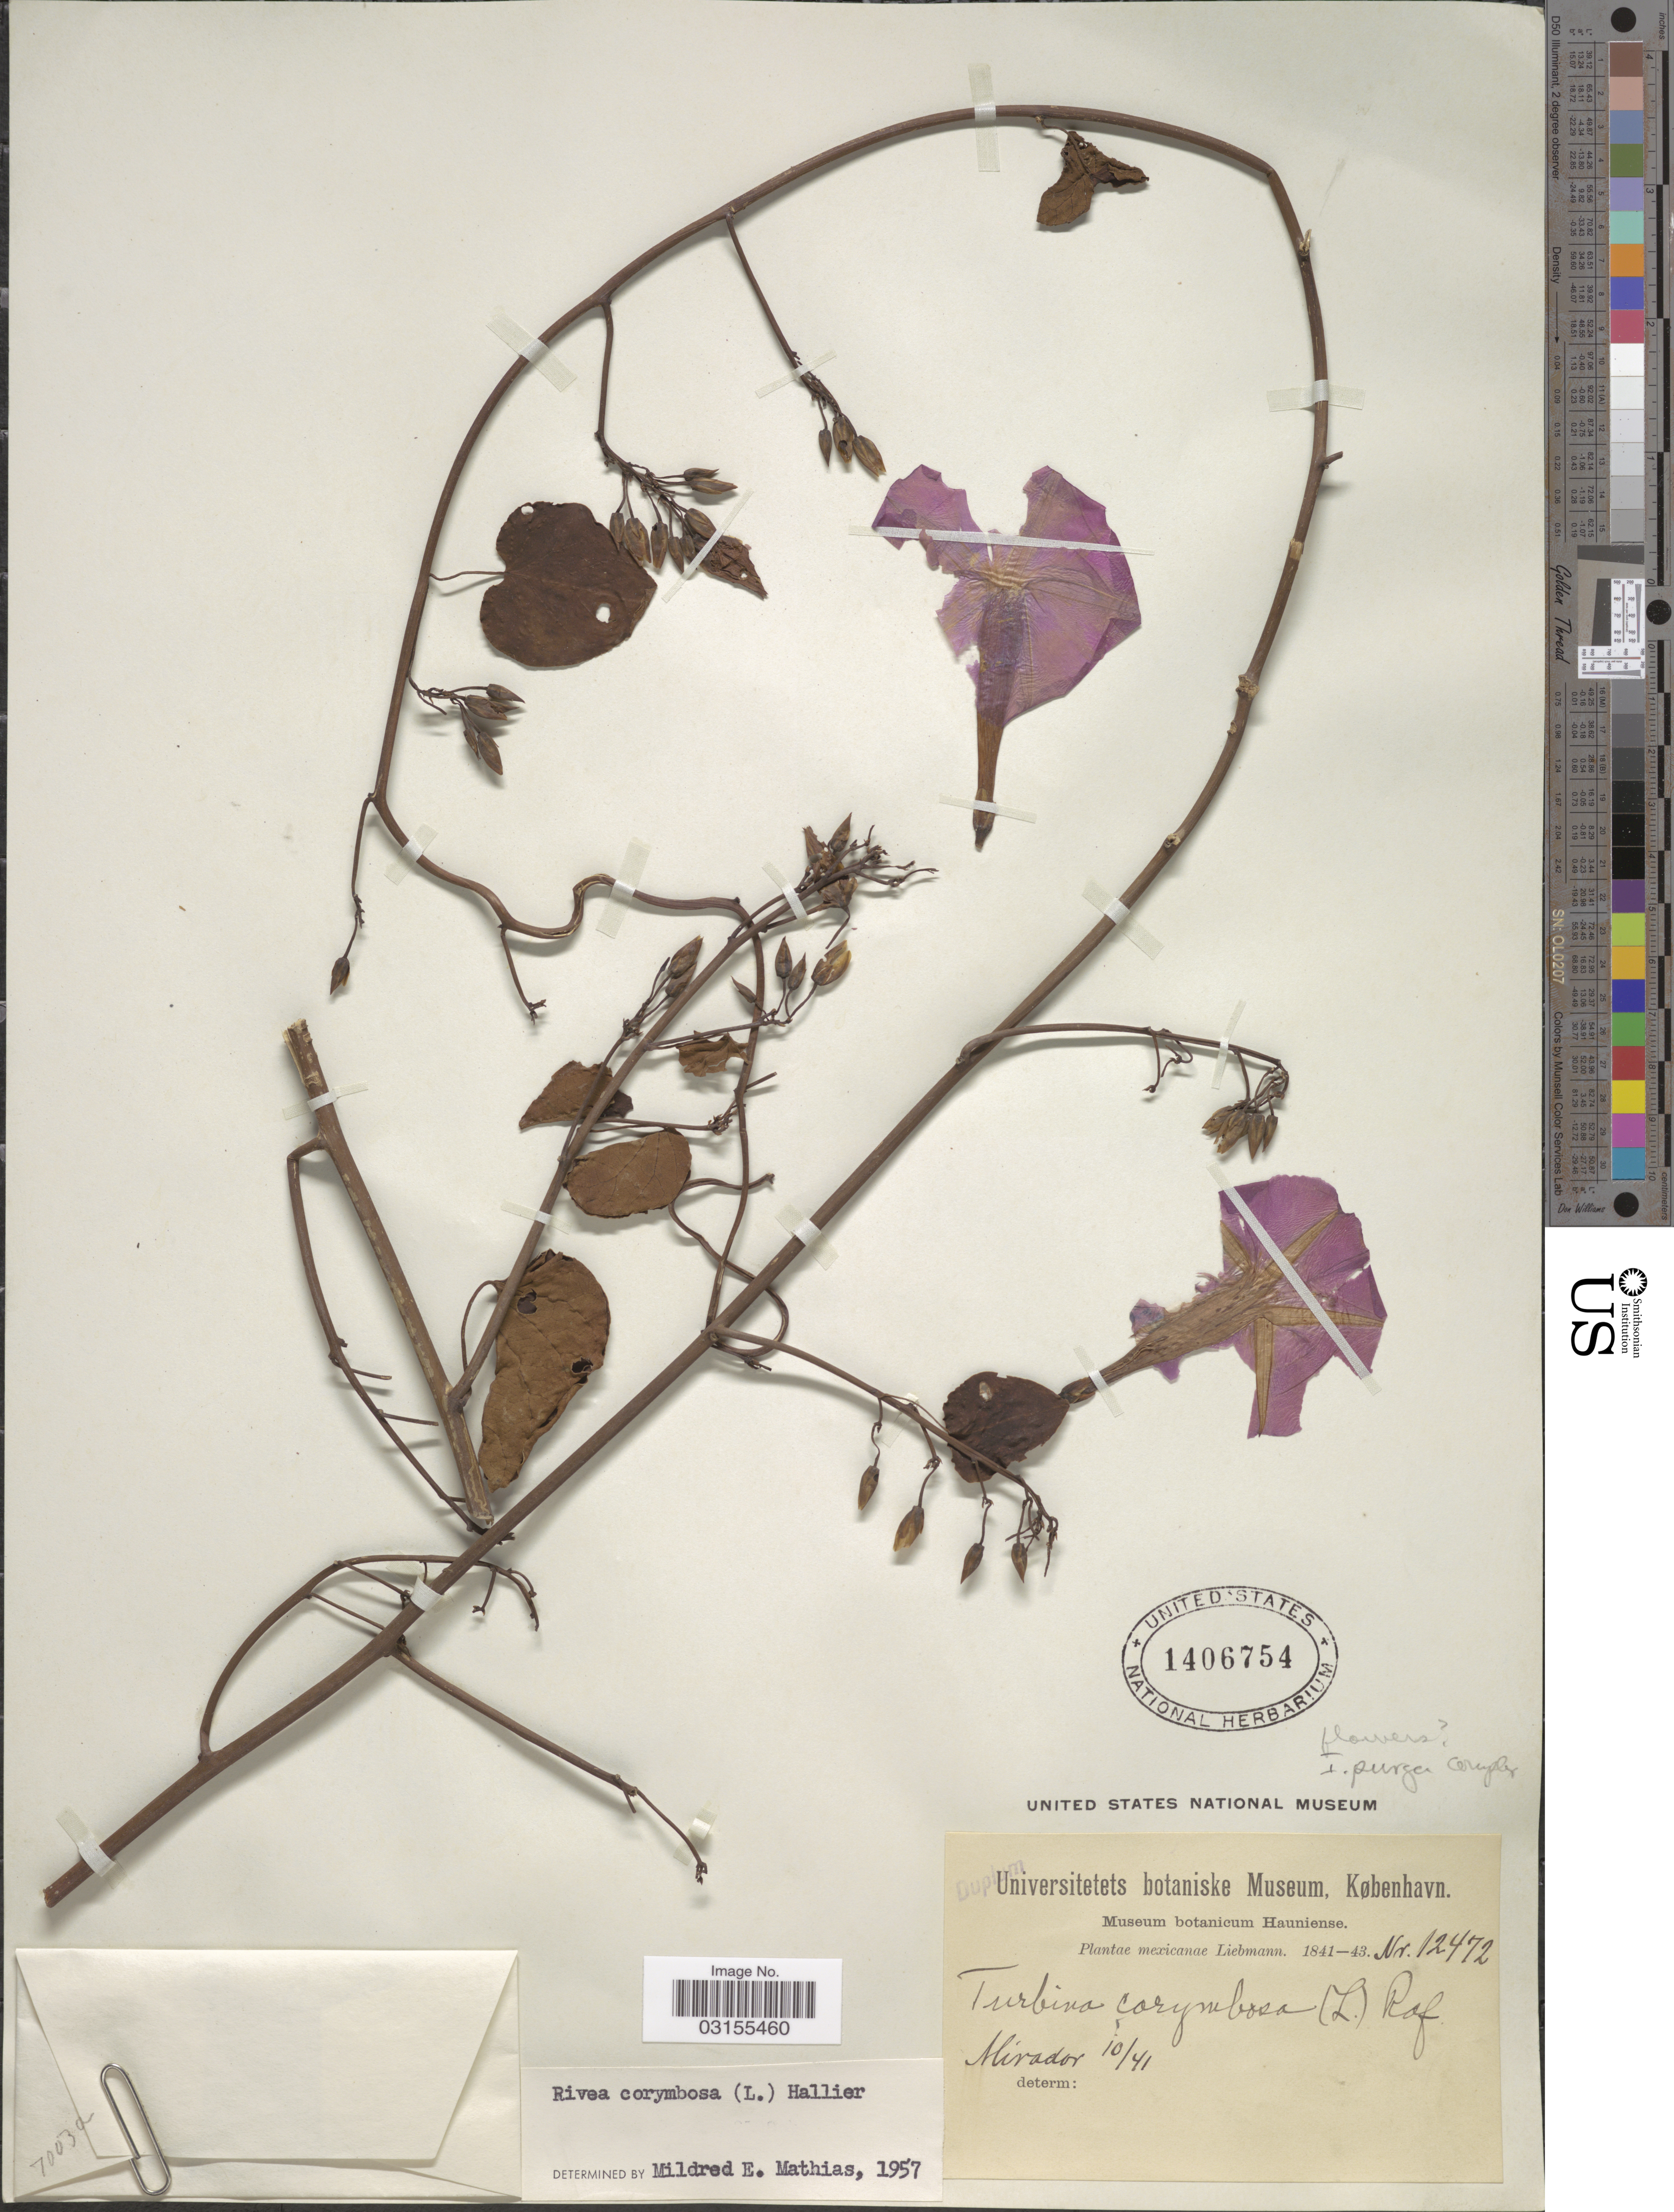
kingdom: Plantae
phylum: Tracheophyta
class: Magnoliopsida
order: Solanales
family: Convolvulaceae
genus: Turbina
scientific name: Turbina corymbosa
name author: (L.) Raf.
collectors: Liebmann, --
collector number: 12472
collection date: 1841-10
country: Mexico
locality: Mirador.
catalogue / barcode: US 1406754